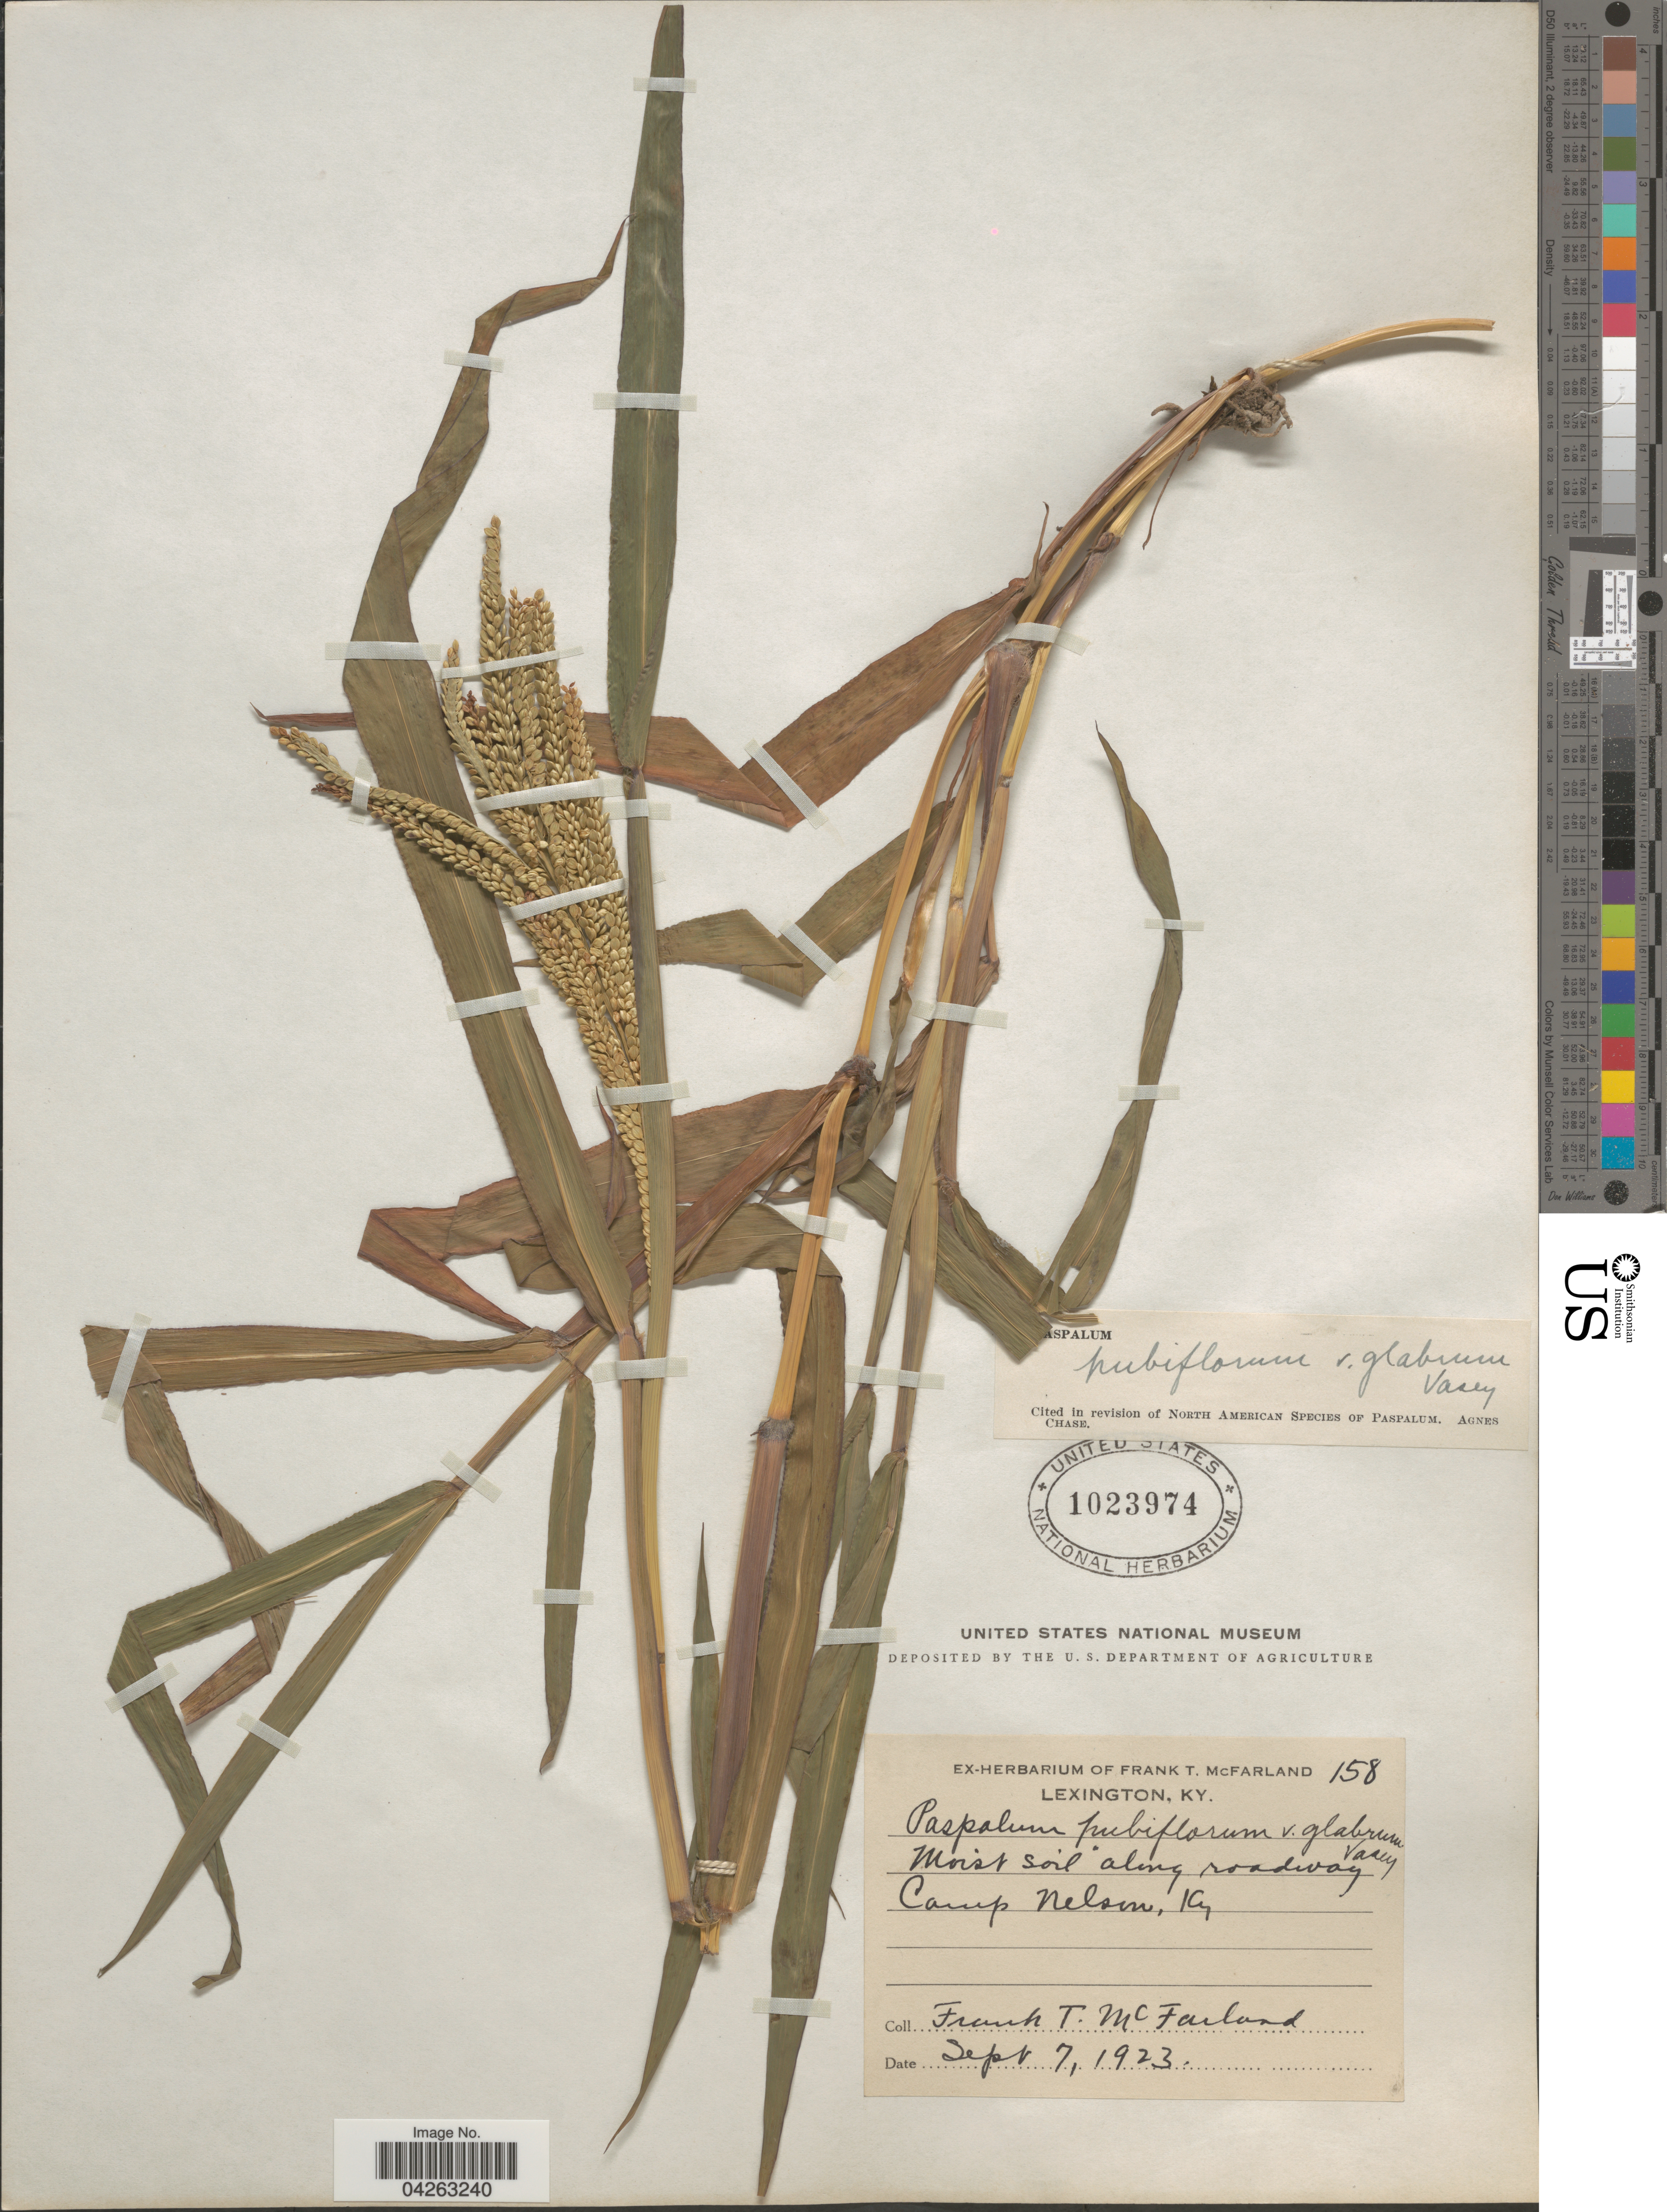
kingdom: Plantae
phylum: Tracheophyta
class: Liliopsida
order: Poales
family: Poaceae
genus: Paspalum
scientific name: Paspalum pubiflorum var. glabrum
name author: Vasey ex Scribn.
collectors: F. McFarland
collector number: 158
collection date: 1923-09-07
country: United States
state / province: Kentucky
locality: Camp Nelson.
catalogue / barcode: US 1023974